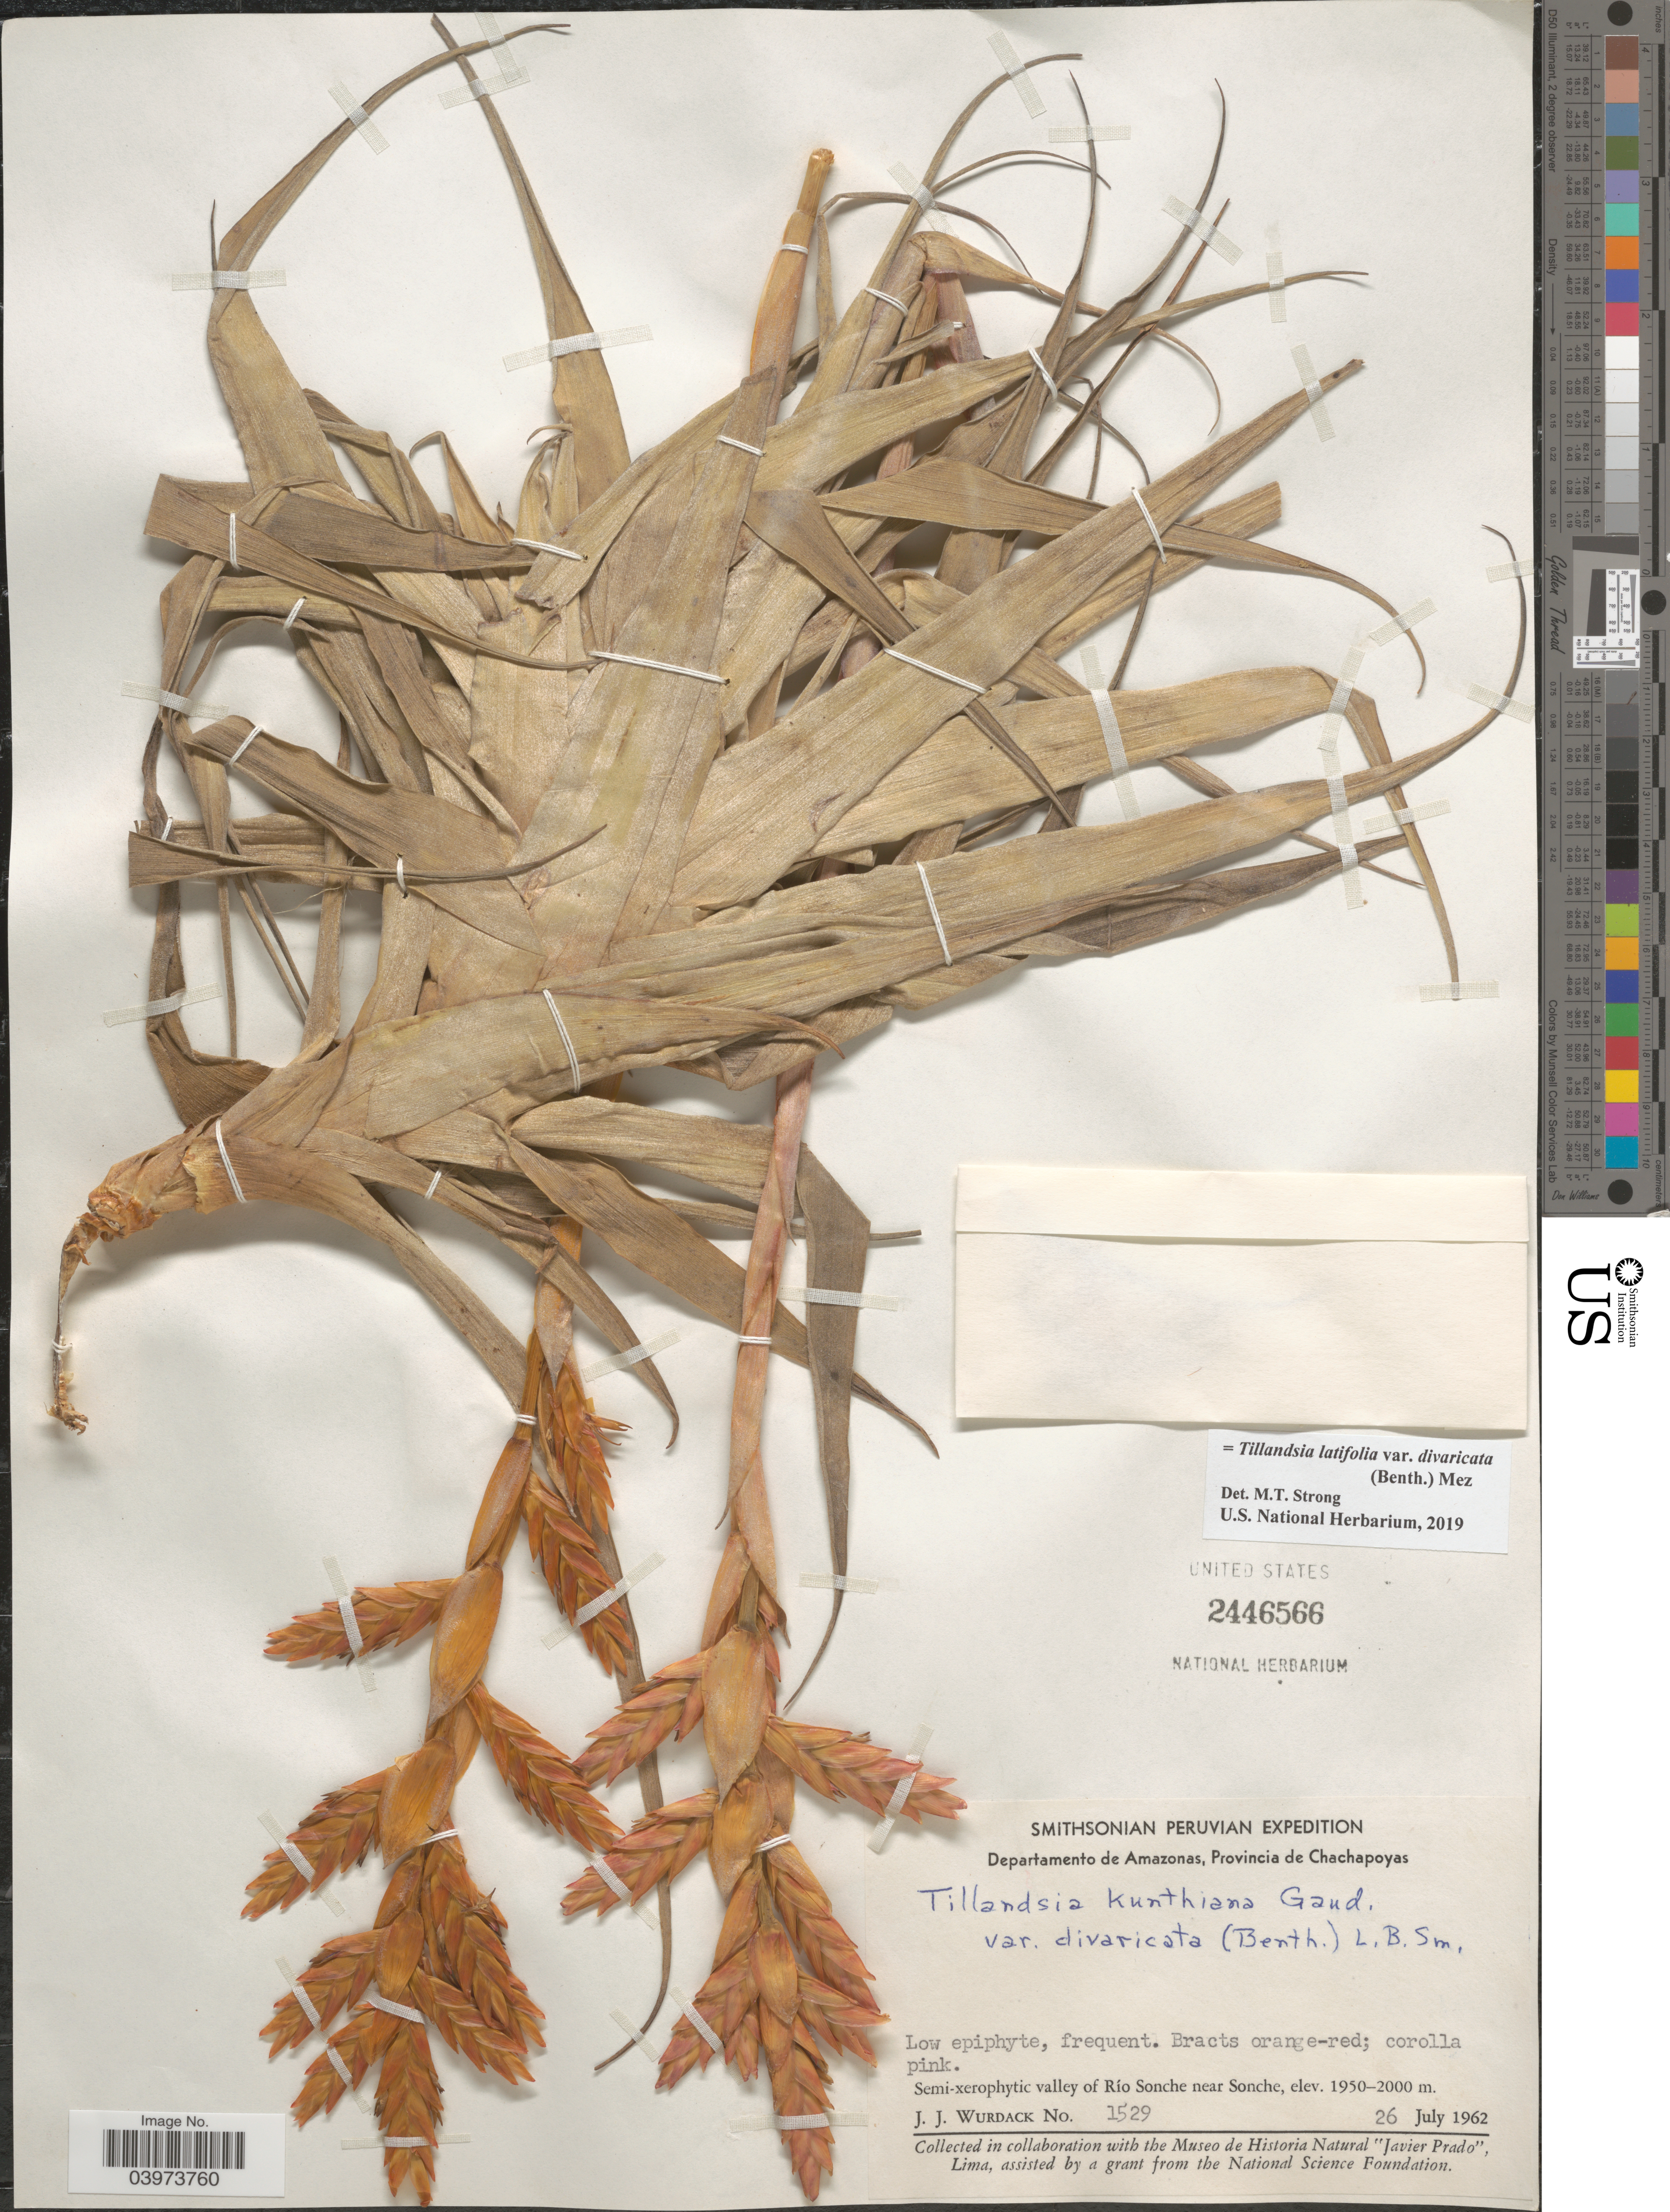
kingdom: Plantae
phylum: Tracheophyta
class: Liliopsida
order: Poales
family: Bromeliaceae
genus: Tillandsia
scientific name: Tillandsia latifolia var. divaricata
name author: (Benth.) Mez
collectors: J. J. Wurdack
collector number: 1529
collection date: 1962-07-26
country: Peru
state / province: Amazonas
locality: Smithsonian Peruvian Expedition. Departamento de Amazonas, Provincia de Chachapoyas. Semi-xerophytic valley of Río Sonche near Sonche.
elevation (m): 1950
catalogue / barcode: US 2446566